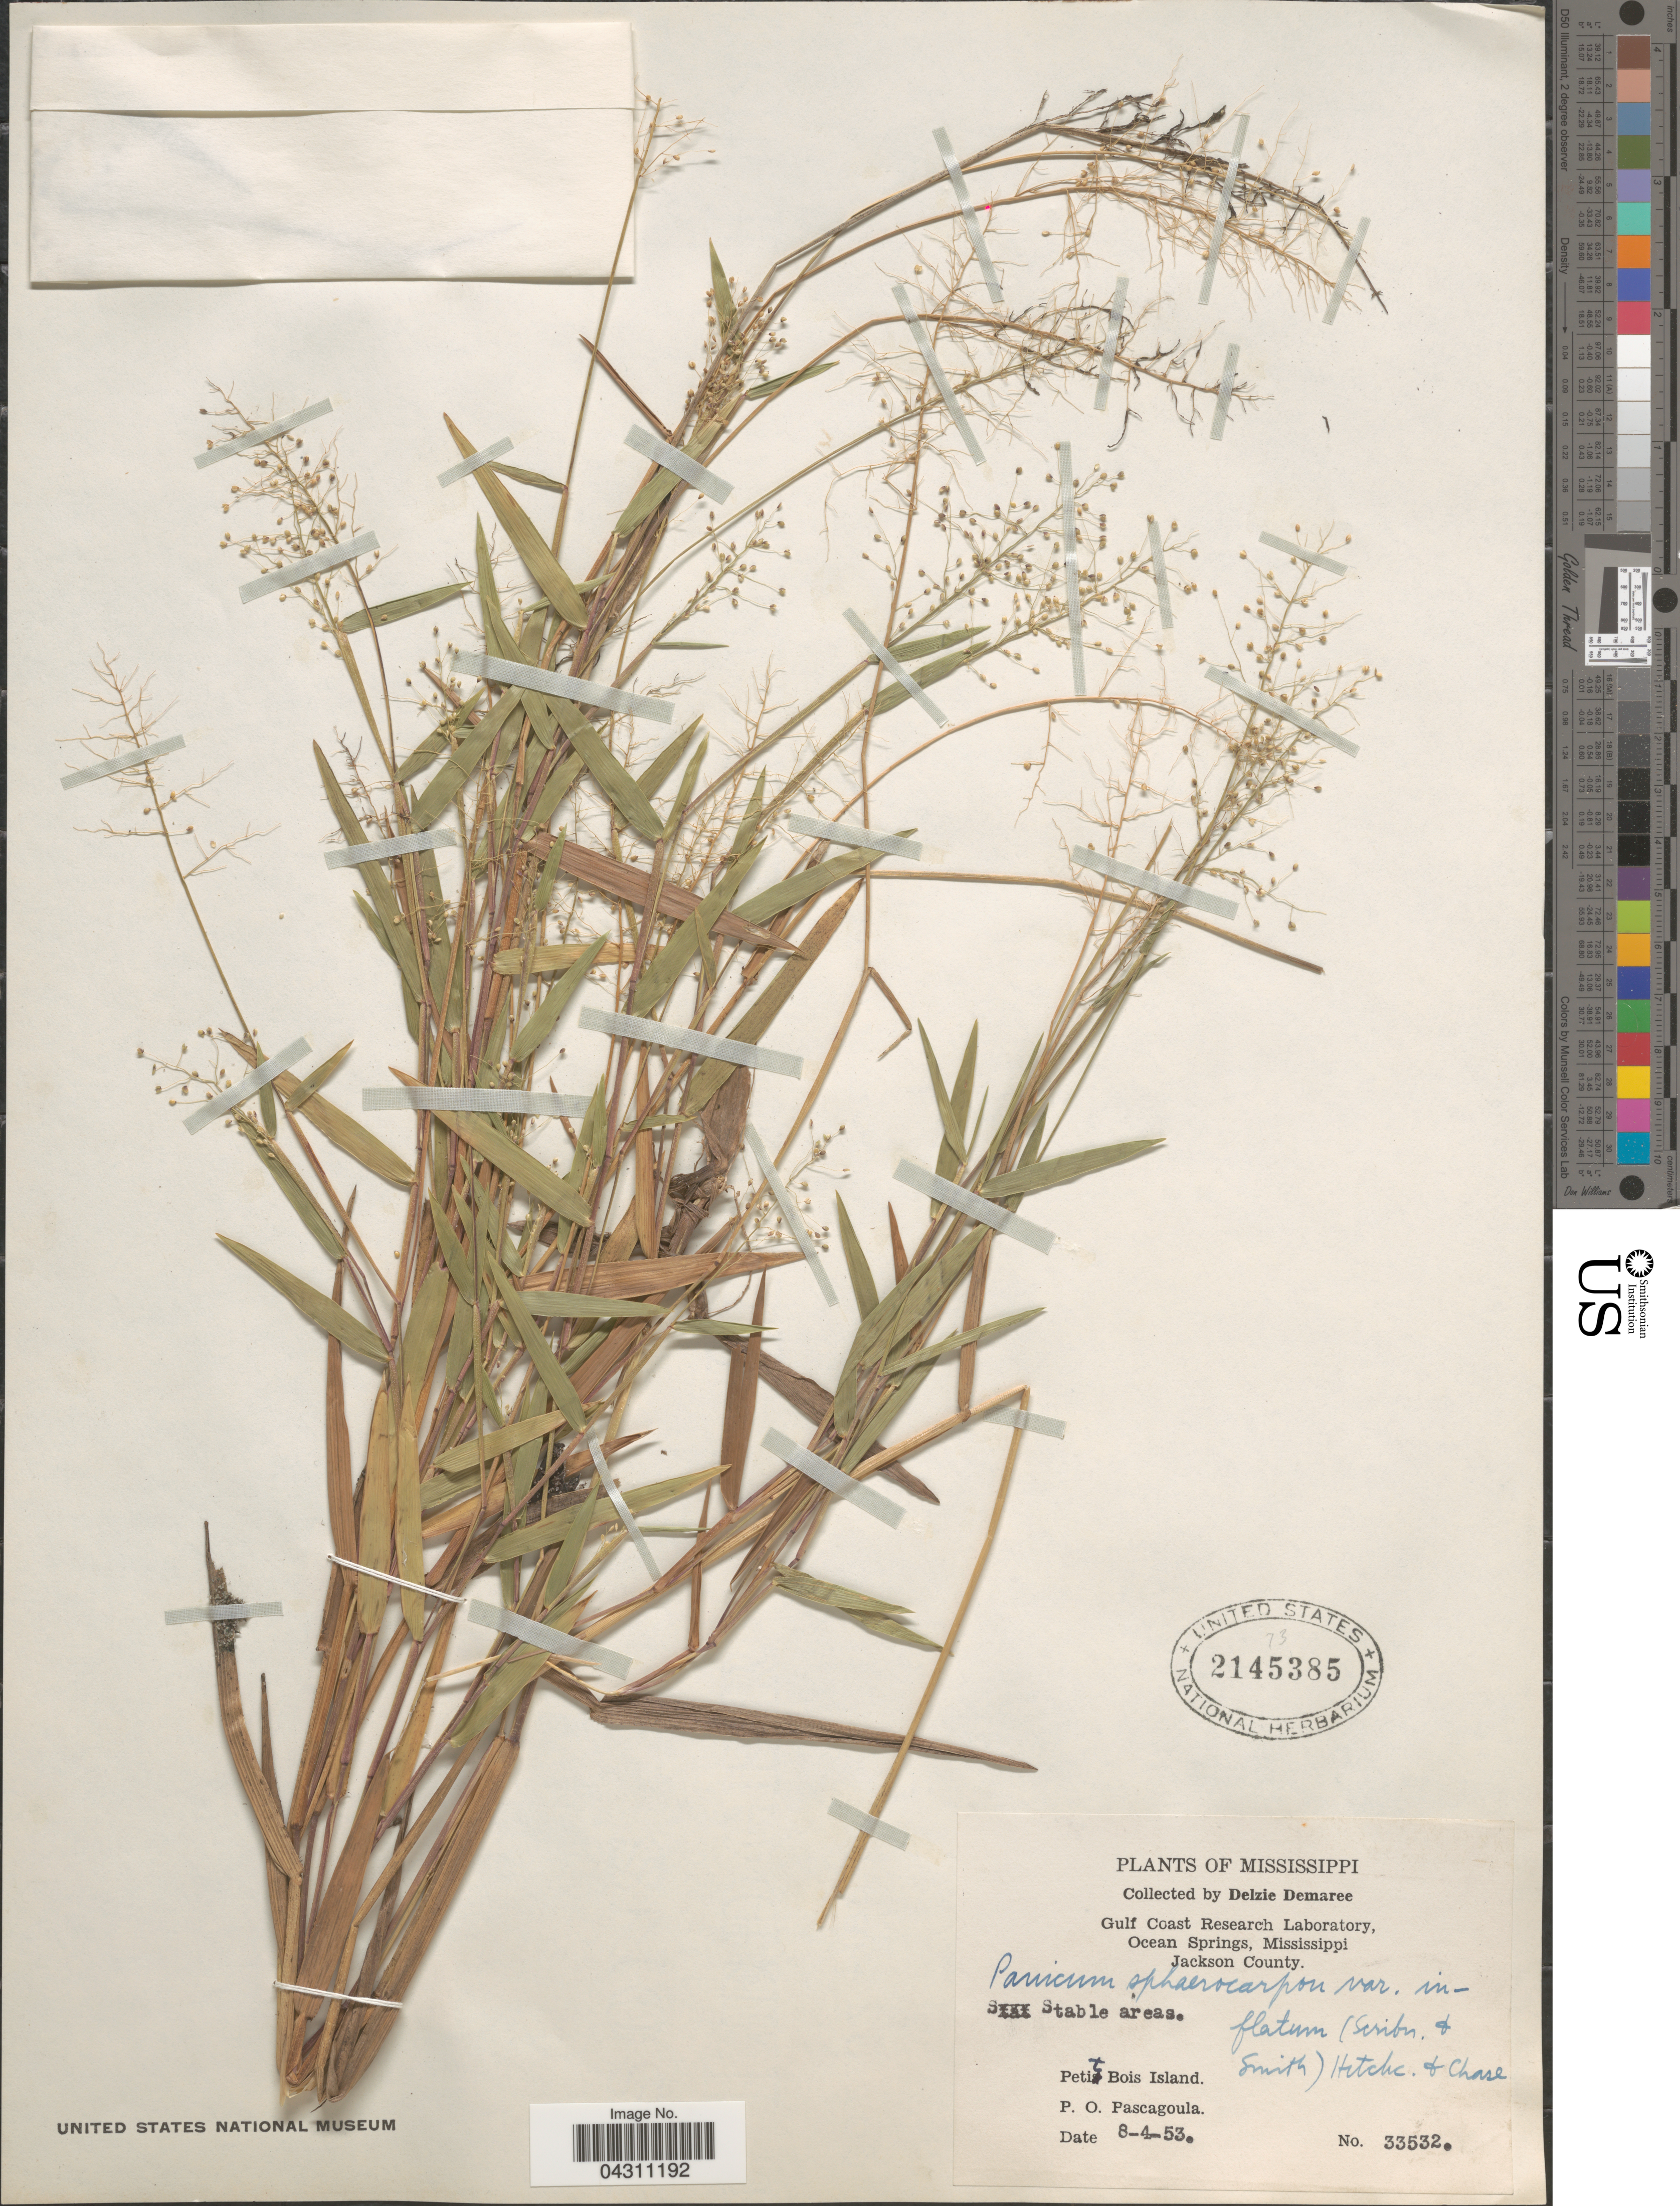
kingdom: Plantae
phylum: Tracheophyta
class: Liliopsida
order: Poales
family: Poaceae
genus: Dichanthelium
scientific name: Dichanthelium sphaerocarpon var. sphaerocarpon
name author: (Elliott) Gould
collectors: D. Demaree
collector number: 33532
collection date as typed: Transcribed d/m/y: 4/8/53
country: United States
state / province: Mississippi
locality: Gulf Coast Research Laboratory, Ocean Springs, Jackson County. Petit Bois Island. P. O. Pascagoula.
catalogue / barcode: US 2145385